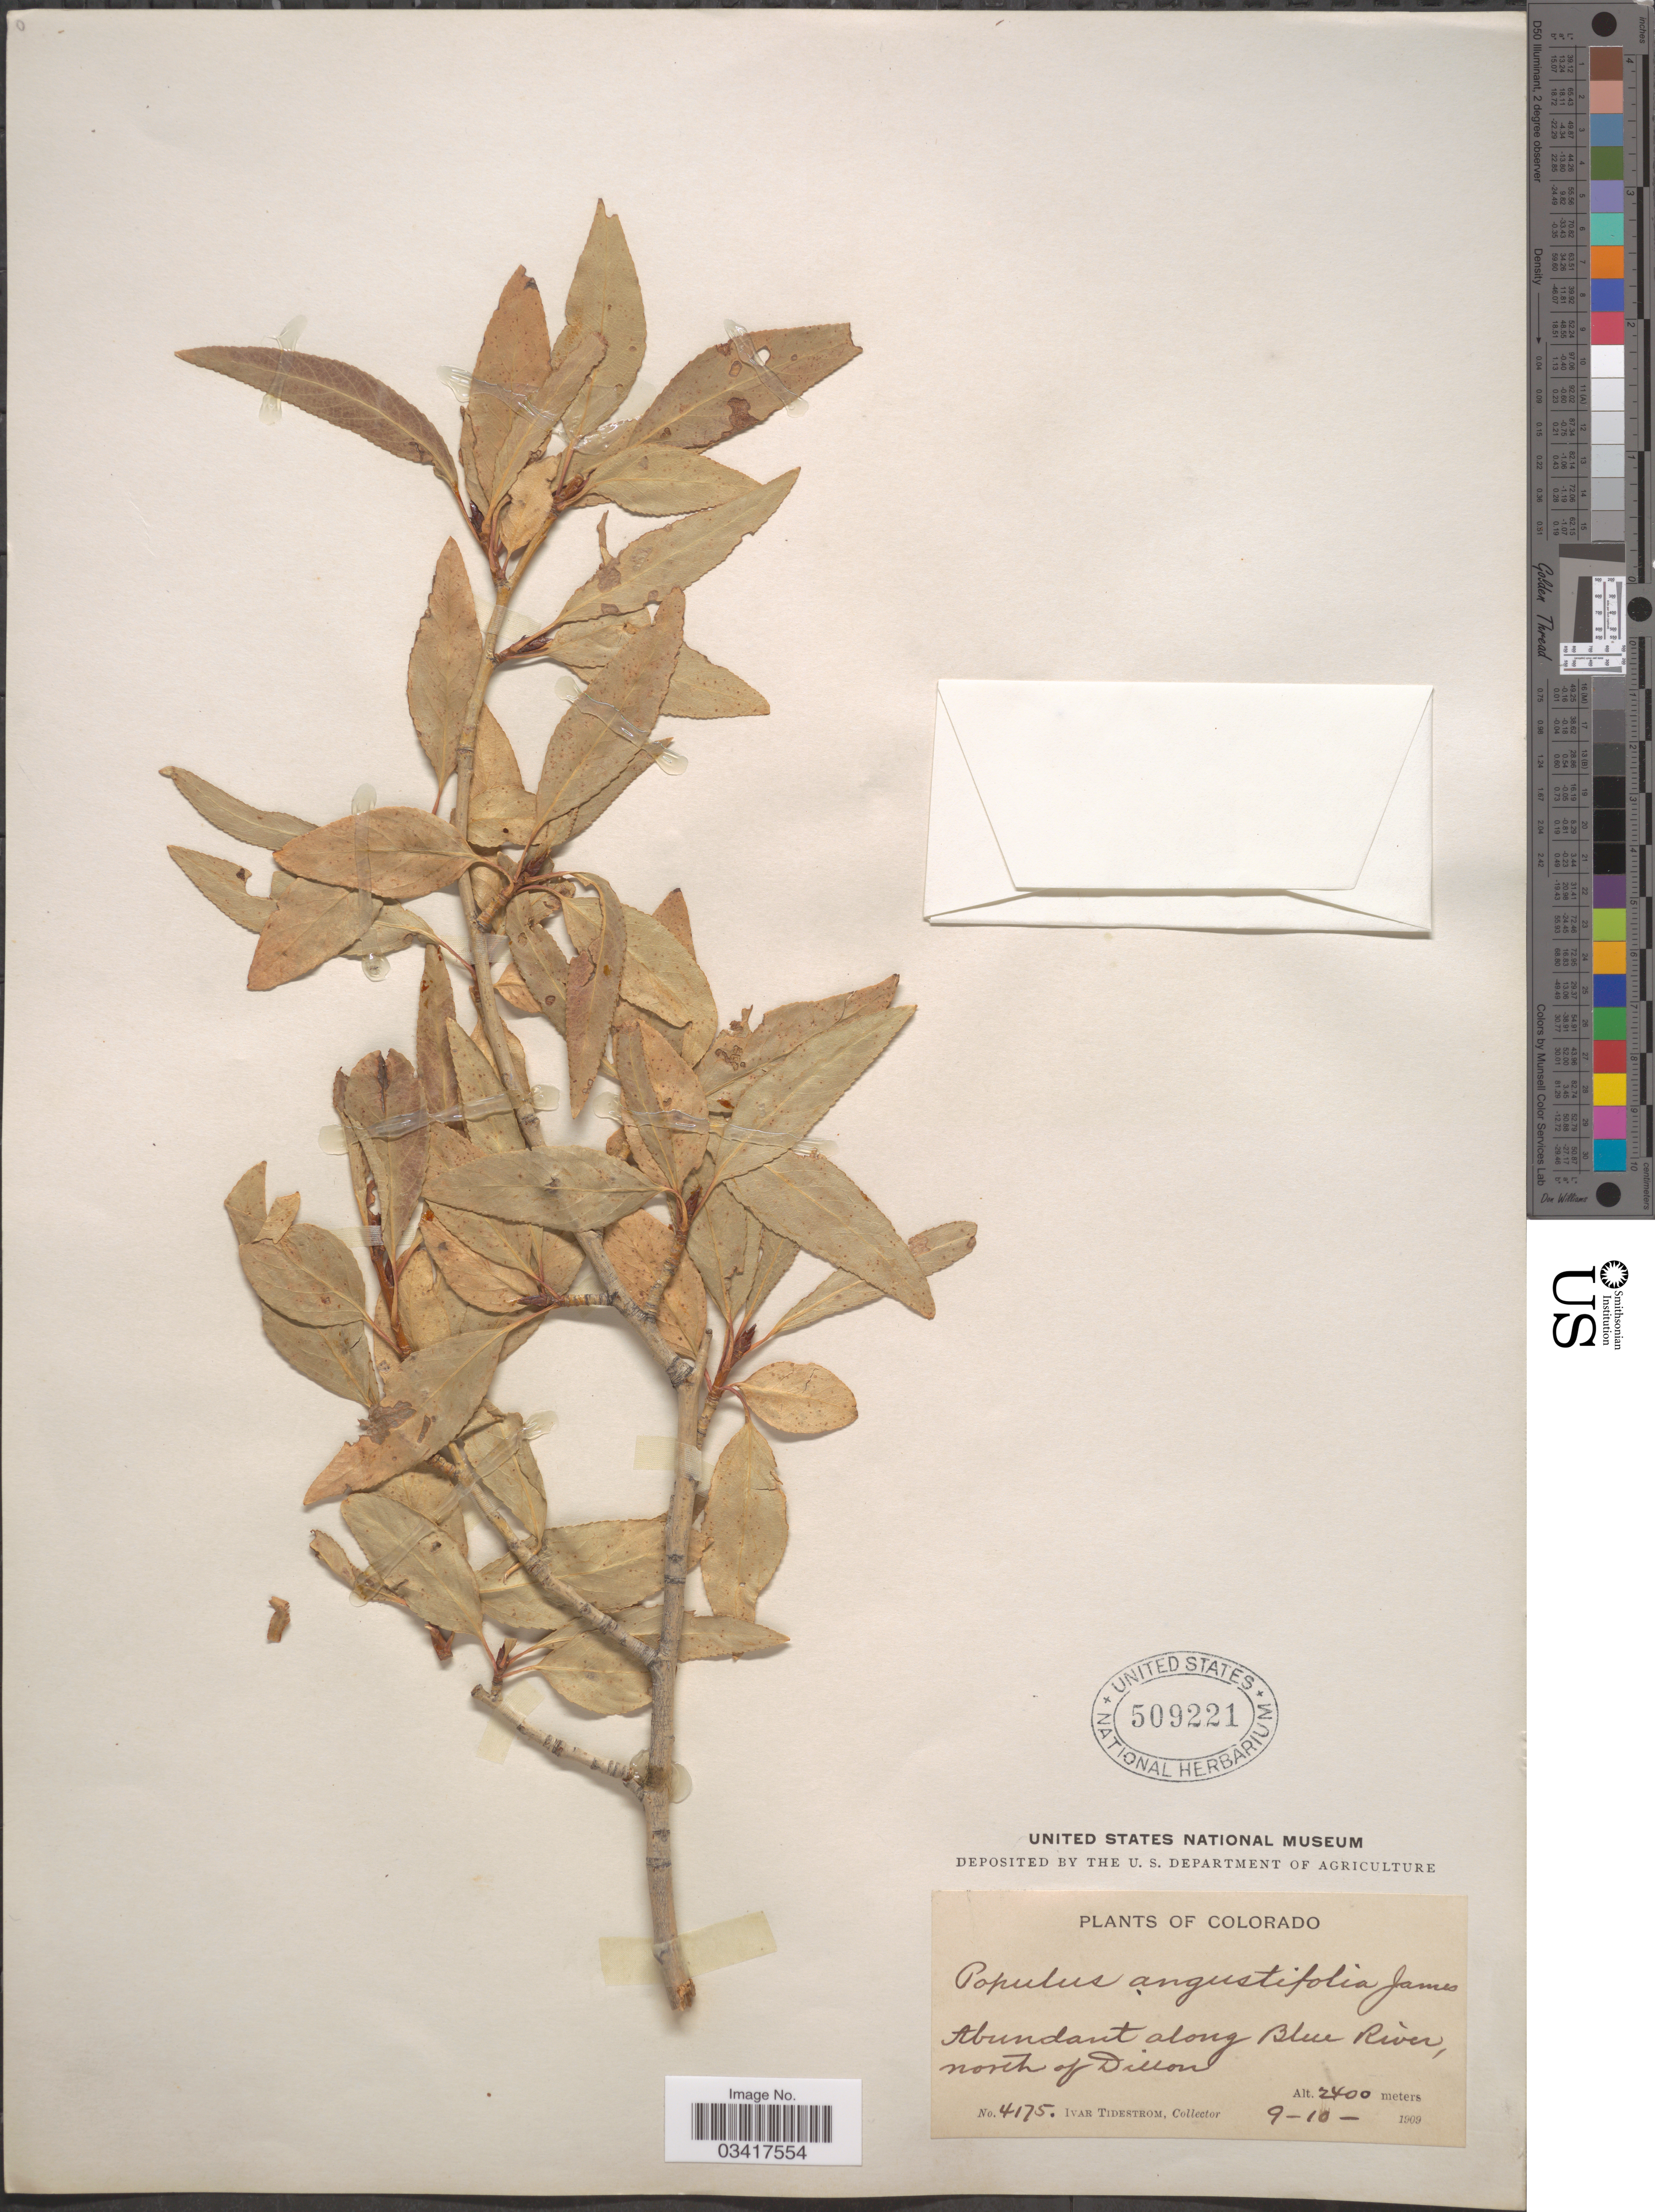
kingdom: Plantae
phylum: Tracheophyta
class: Magnoliopsida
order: Malpighiales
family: Salicaceae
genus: Populus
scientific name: Populus angustifolia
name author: E. James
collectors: I. F. Tidestrom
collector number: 4175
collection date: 1909-09-10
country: United States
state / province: Colorado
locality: Along Blue River, north of Dillon.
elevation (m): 2400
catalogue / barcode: US 509221